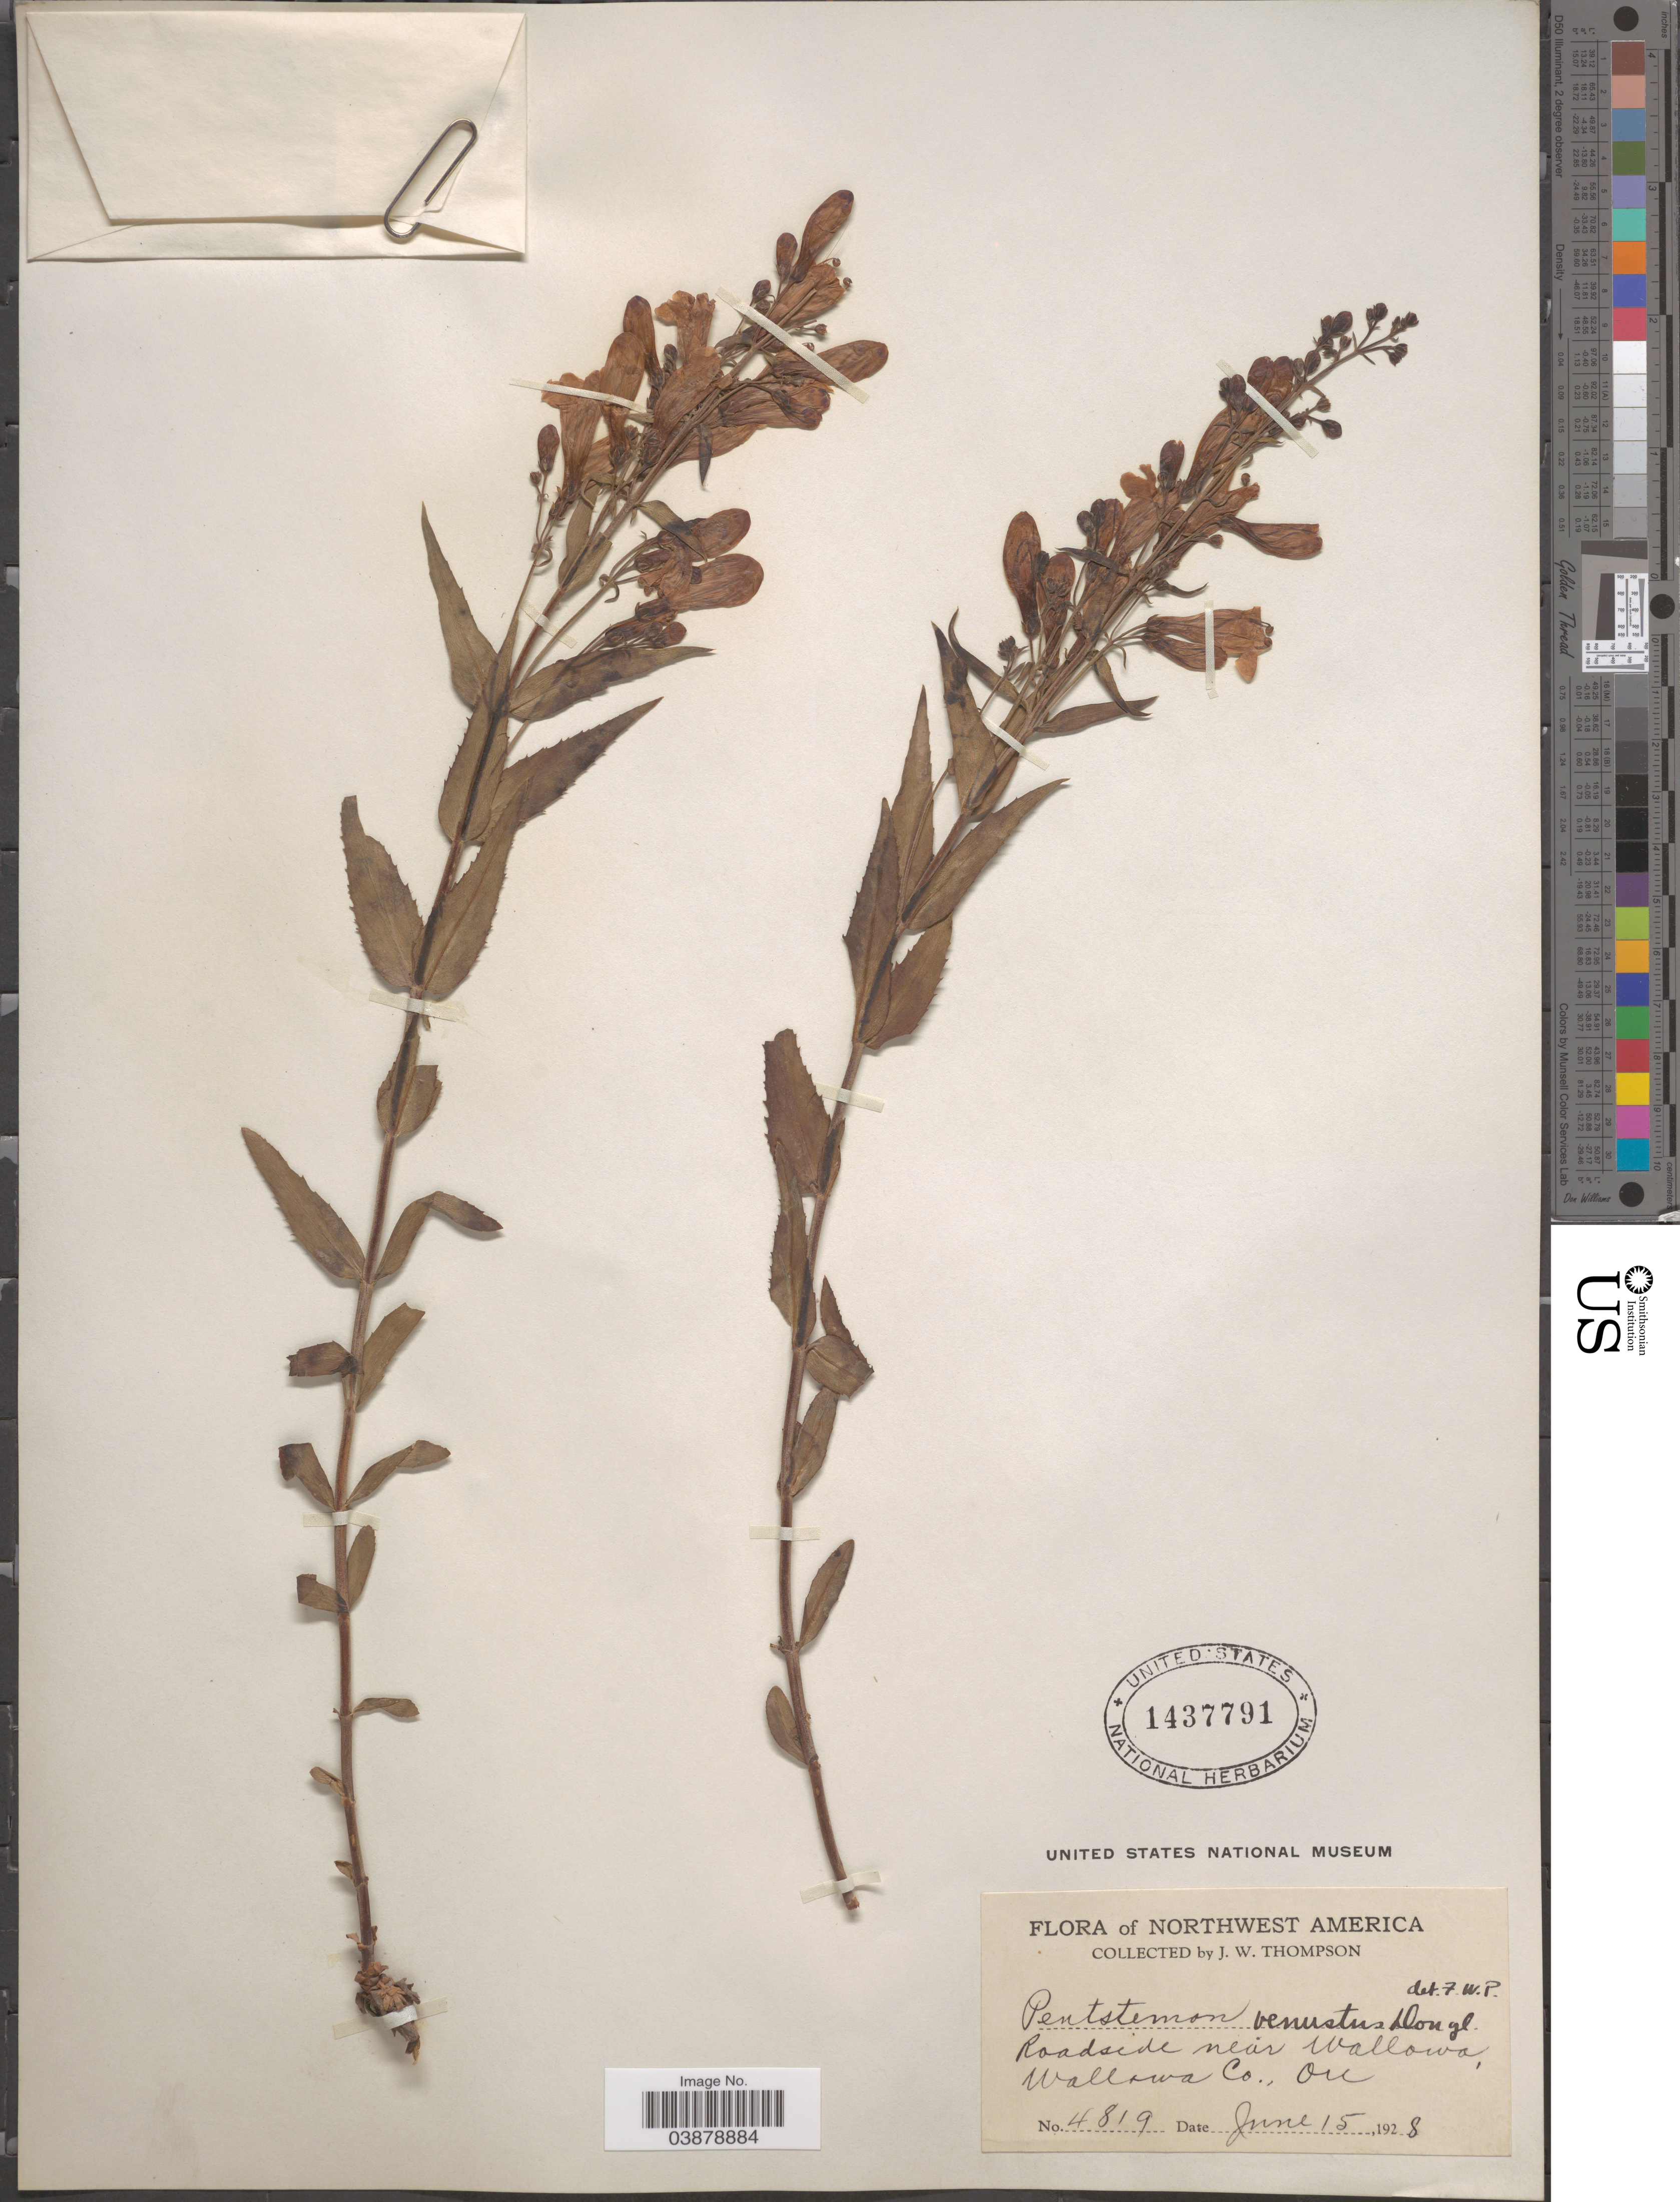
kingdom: Plantae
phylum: Tracheophyta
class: Magnoliopsida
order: Lamiales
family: Plantaginaceae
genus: Penstemon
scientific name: Penstemon venustus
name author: Douglas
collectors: J. Thompson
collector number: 4819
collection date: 1928-06-15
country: United States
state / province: Oregon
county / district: Wallowa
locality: Northwest America. Roadside near Wallowa, Wallowa Co.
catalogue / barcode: US 1437791